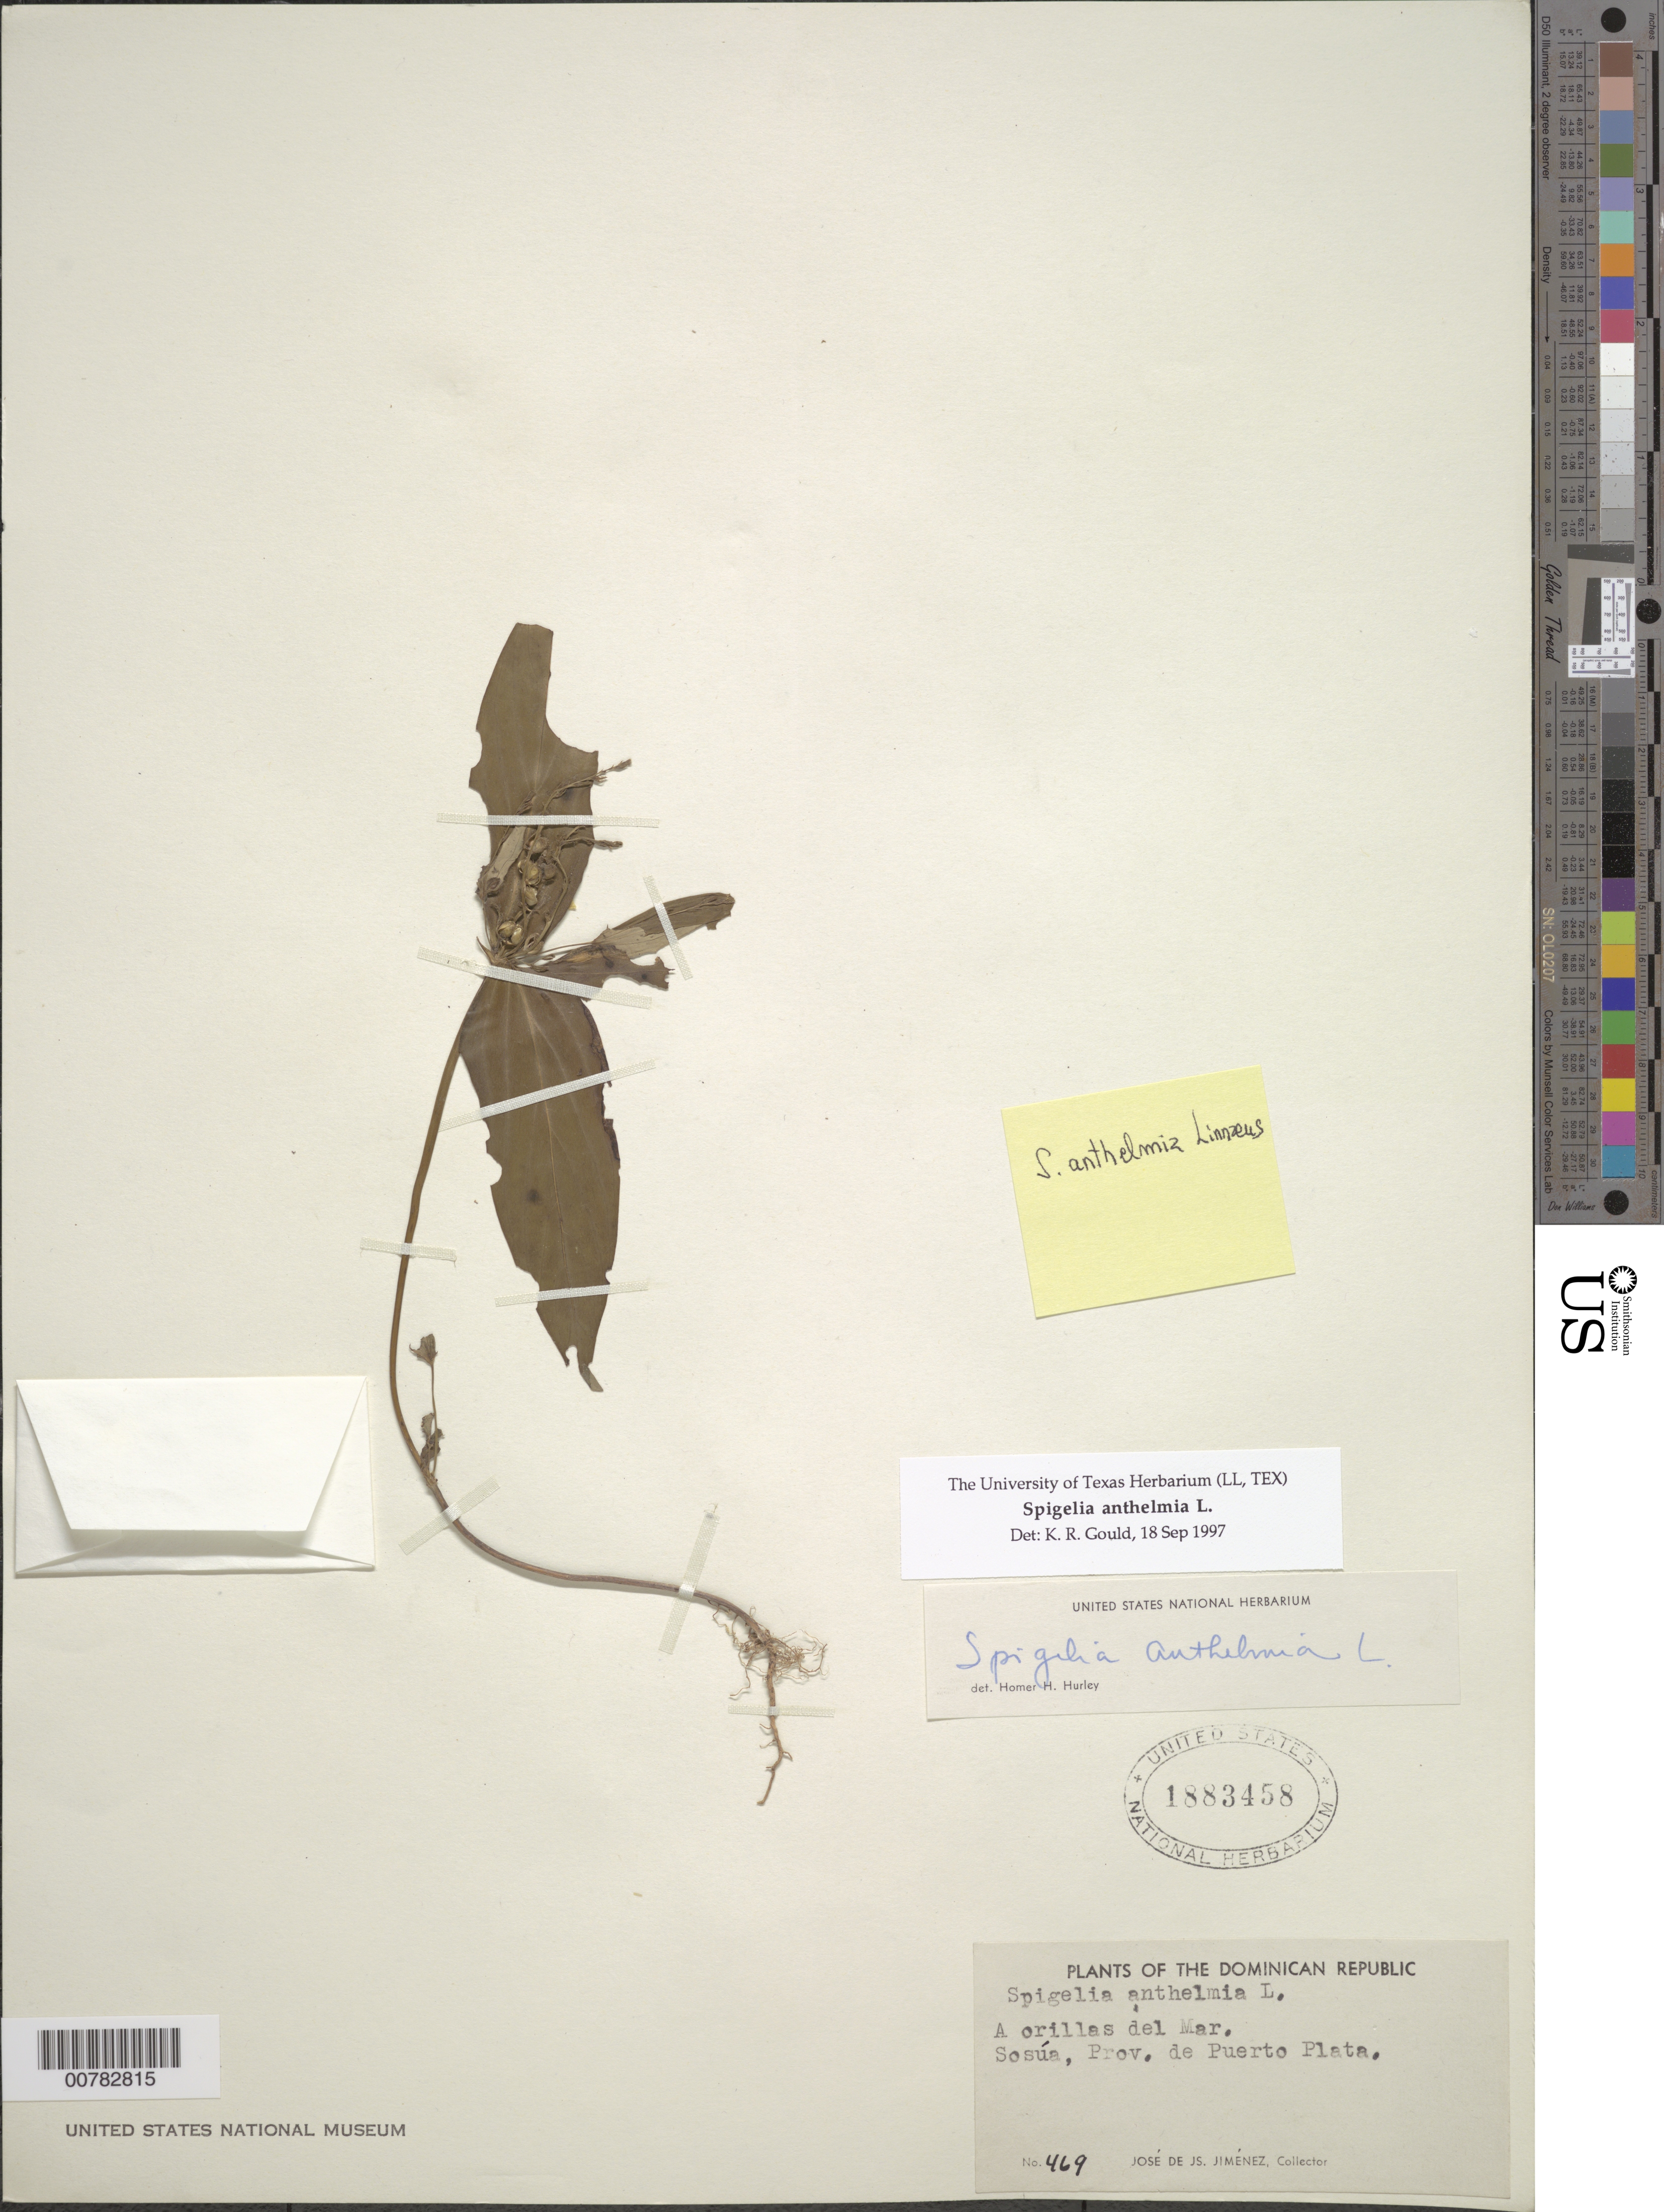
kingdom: Plantae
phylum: Tracheophyta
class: Magnoliopsida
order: Gentianales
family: Loganiaceae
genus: Spigelia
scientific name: Spigelia anthelmia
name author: L.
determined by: Gould, K. R.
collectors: J. J. Jiménez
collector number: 469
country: Dominican Republic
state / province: Puerto Plata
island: Hispaniola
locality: Sosúa.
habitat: Beach shores.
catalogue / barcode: US 1883458